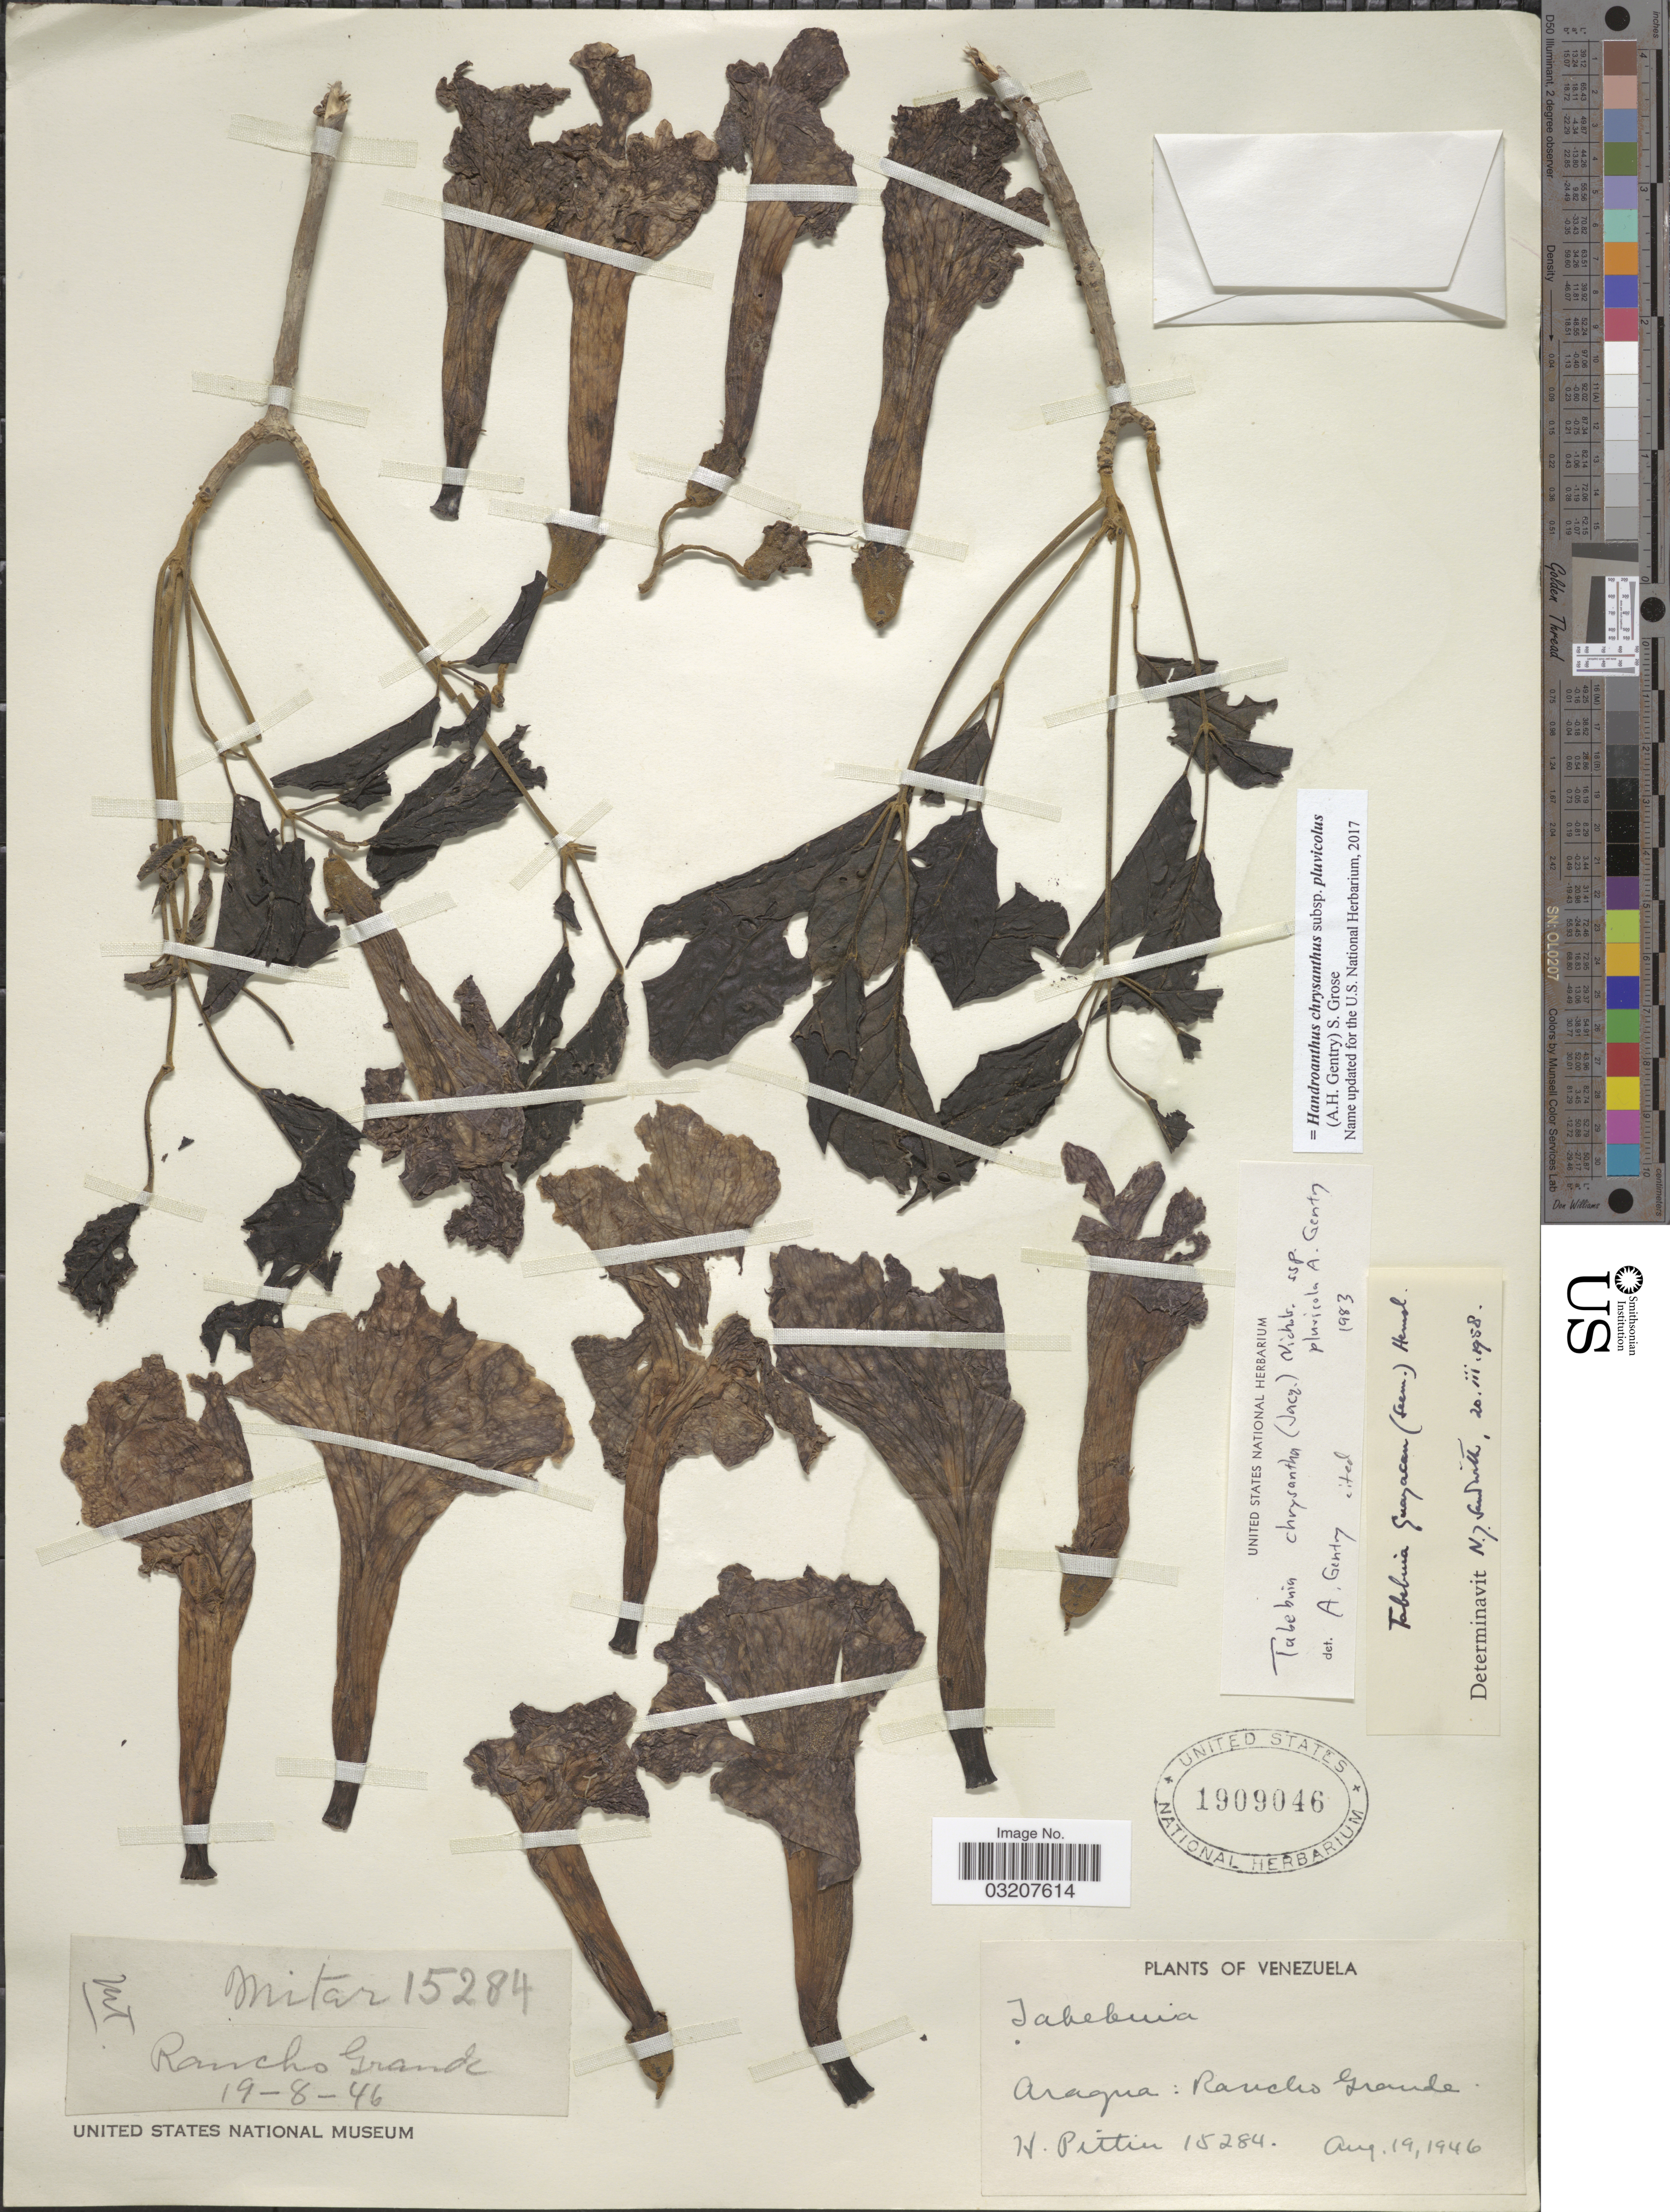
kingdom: Plantae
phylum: Tracheophyta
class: Magnoliopsida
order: Lamiales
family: Bignoniaceae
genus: Handroanthus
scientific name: Handroanthus chrysanthus subsp. pluvicolus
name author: (A.H. Gentry) S.O. Grose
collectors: H. F. Pittier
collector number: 15284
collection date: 1946-08-19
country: Venezuela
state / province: Aragua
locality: Rancho Grande.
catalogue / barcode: US 1909046